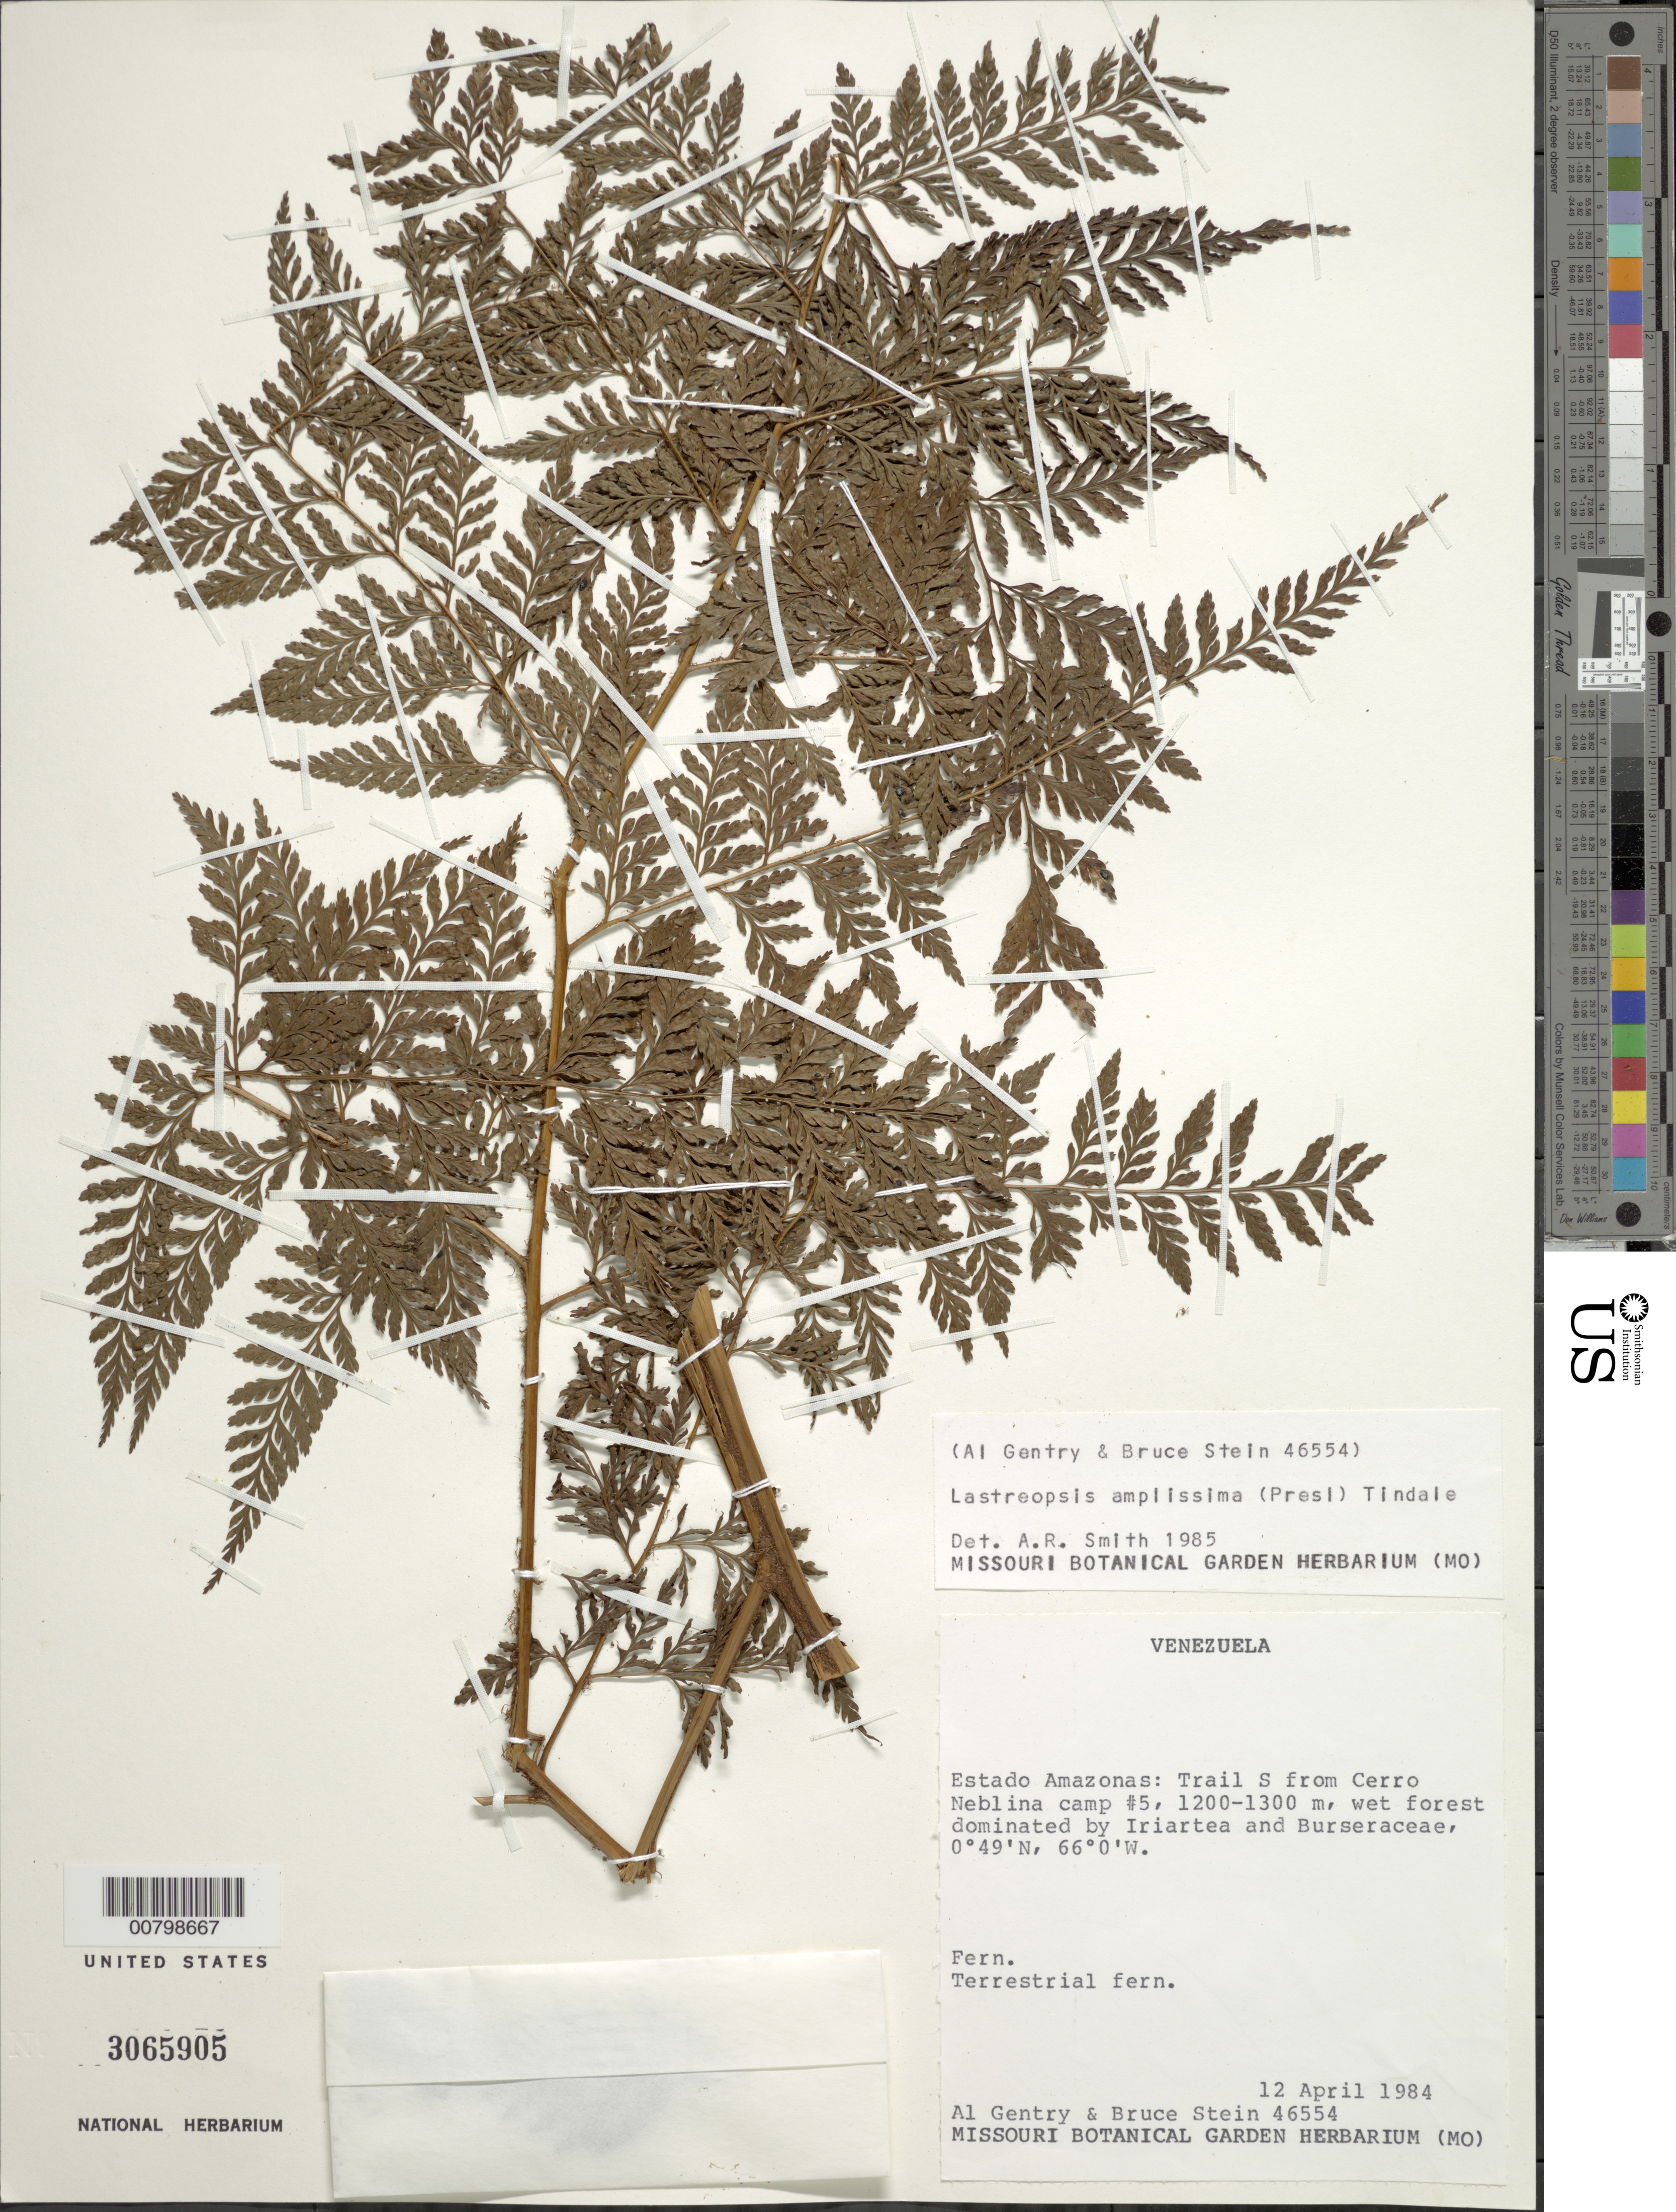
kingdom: Plantae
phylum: Tracheophyta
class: Polypodiopsida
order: Polypodiales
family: Dryopteridaceae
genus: Lastreopsis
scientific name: Lastreopsis amplissima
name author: (C. Presl) Tindale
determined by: Smith, Alan R., (UC)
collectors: A. H. Gentry & B. Stein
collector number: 46554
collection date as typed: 12-Apr-84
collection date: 1984-04-12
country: Venezuela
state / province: Amazonas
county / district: Río Negro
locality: Cerro de La Neblina, S of Camp #5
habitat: Wet forest dominated by Iriartea and Burseraceae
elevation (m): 1200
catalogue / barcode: US 3065905